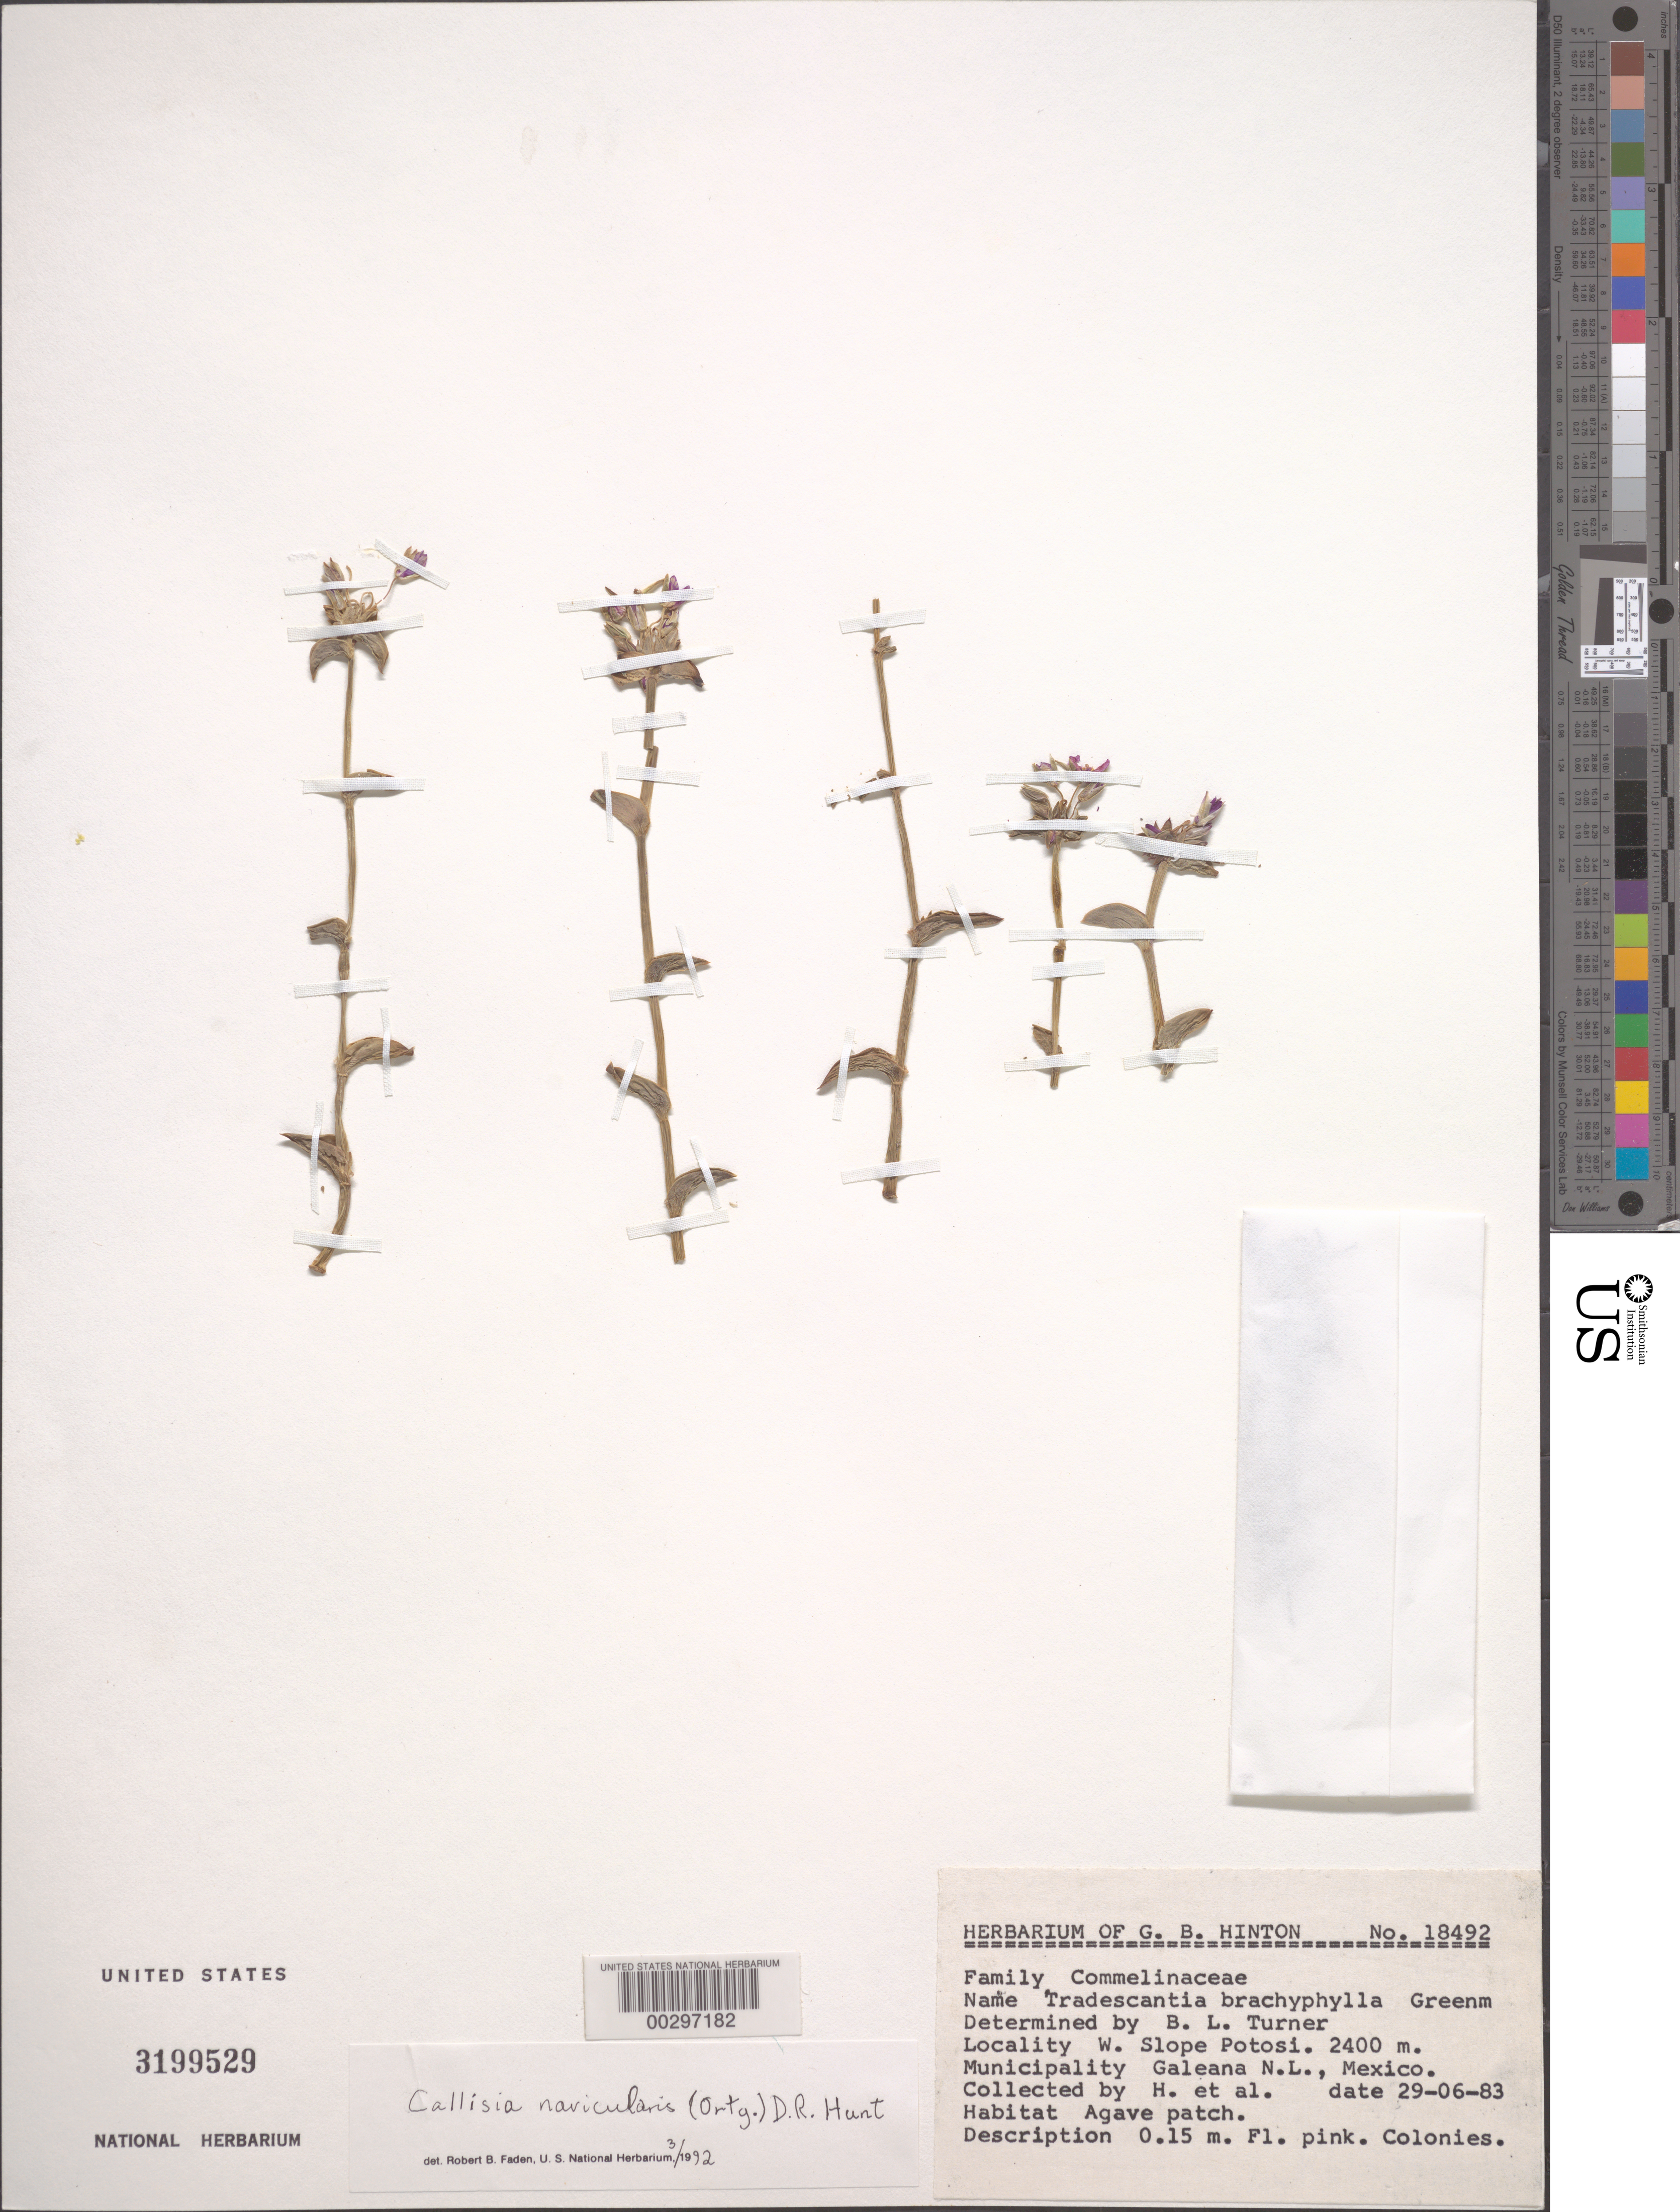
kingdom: Plantae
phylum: Tracheophyta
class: Liliopsida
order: Commelinales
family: Commelinaceae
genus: Callisia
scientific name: Callisia navicularis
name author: (Orteges) D.R. Hunt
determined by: Faden, Robert B., (US), Smithsonian Institution - National Museum of Natural History (UNITED STATES)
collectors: G. B. Hinton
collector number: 18492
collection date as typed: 29 Jun 1983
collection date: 1983-06-29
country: Mexico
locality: Galeana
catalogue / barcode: US 3199529